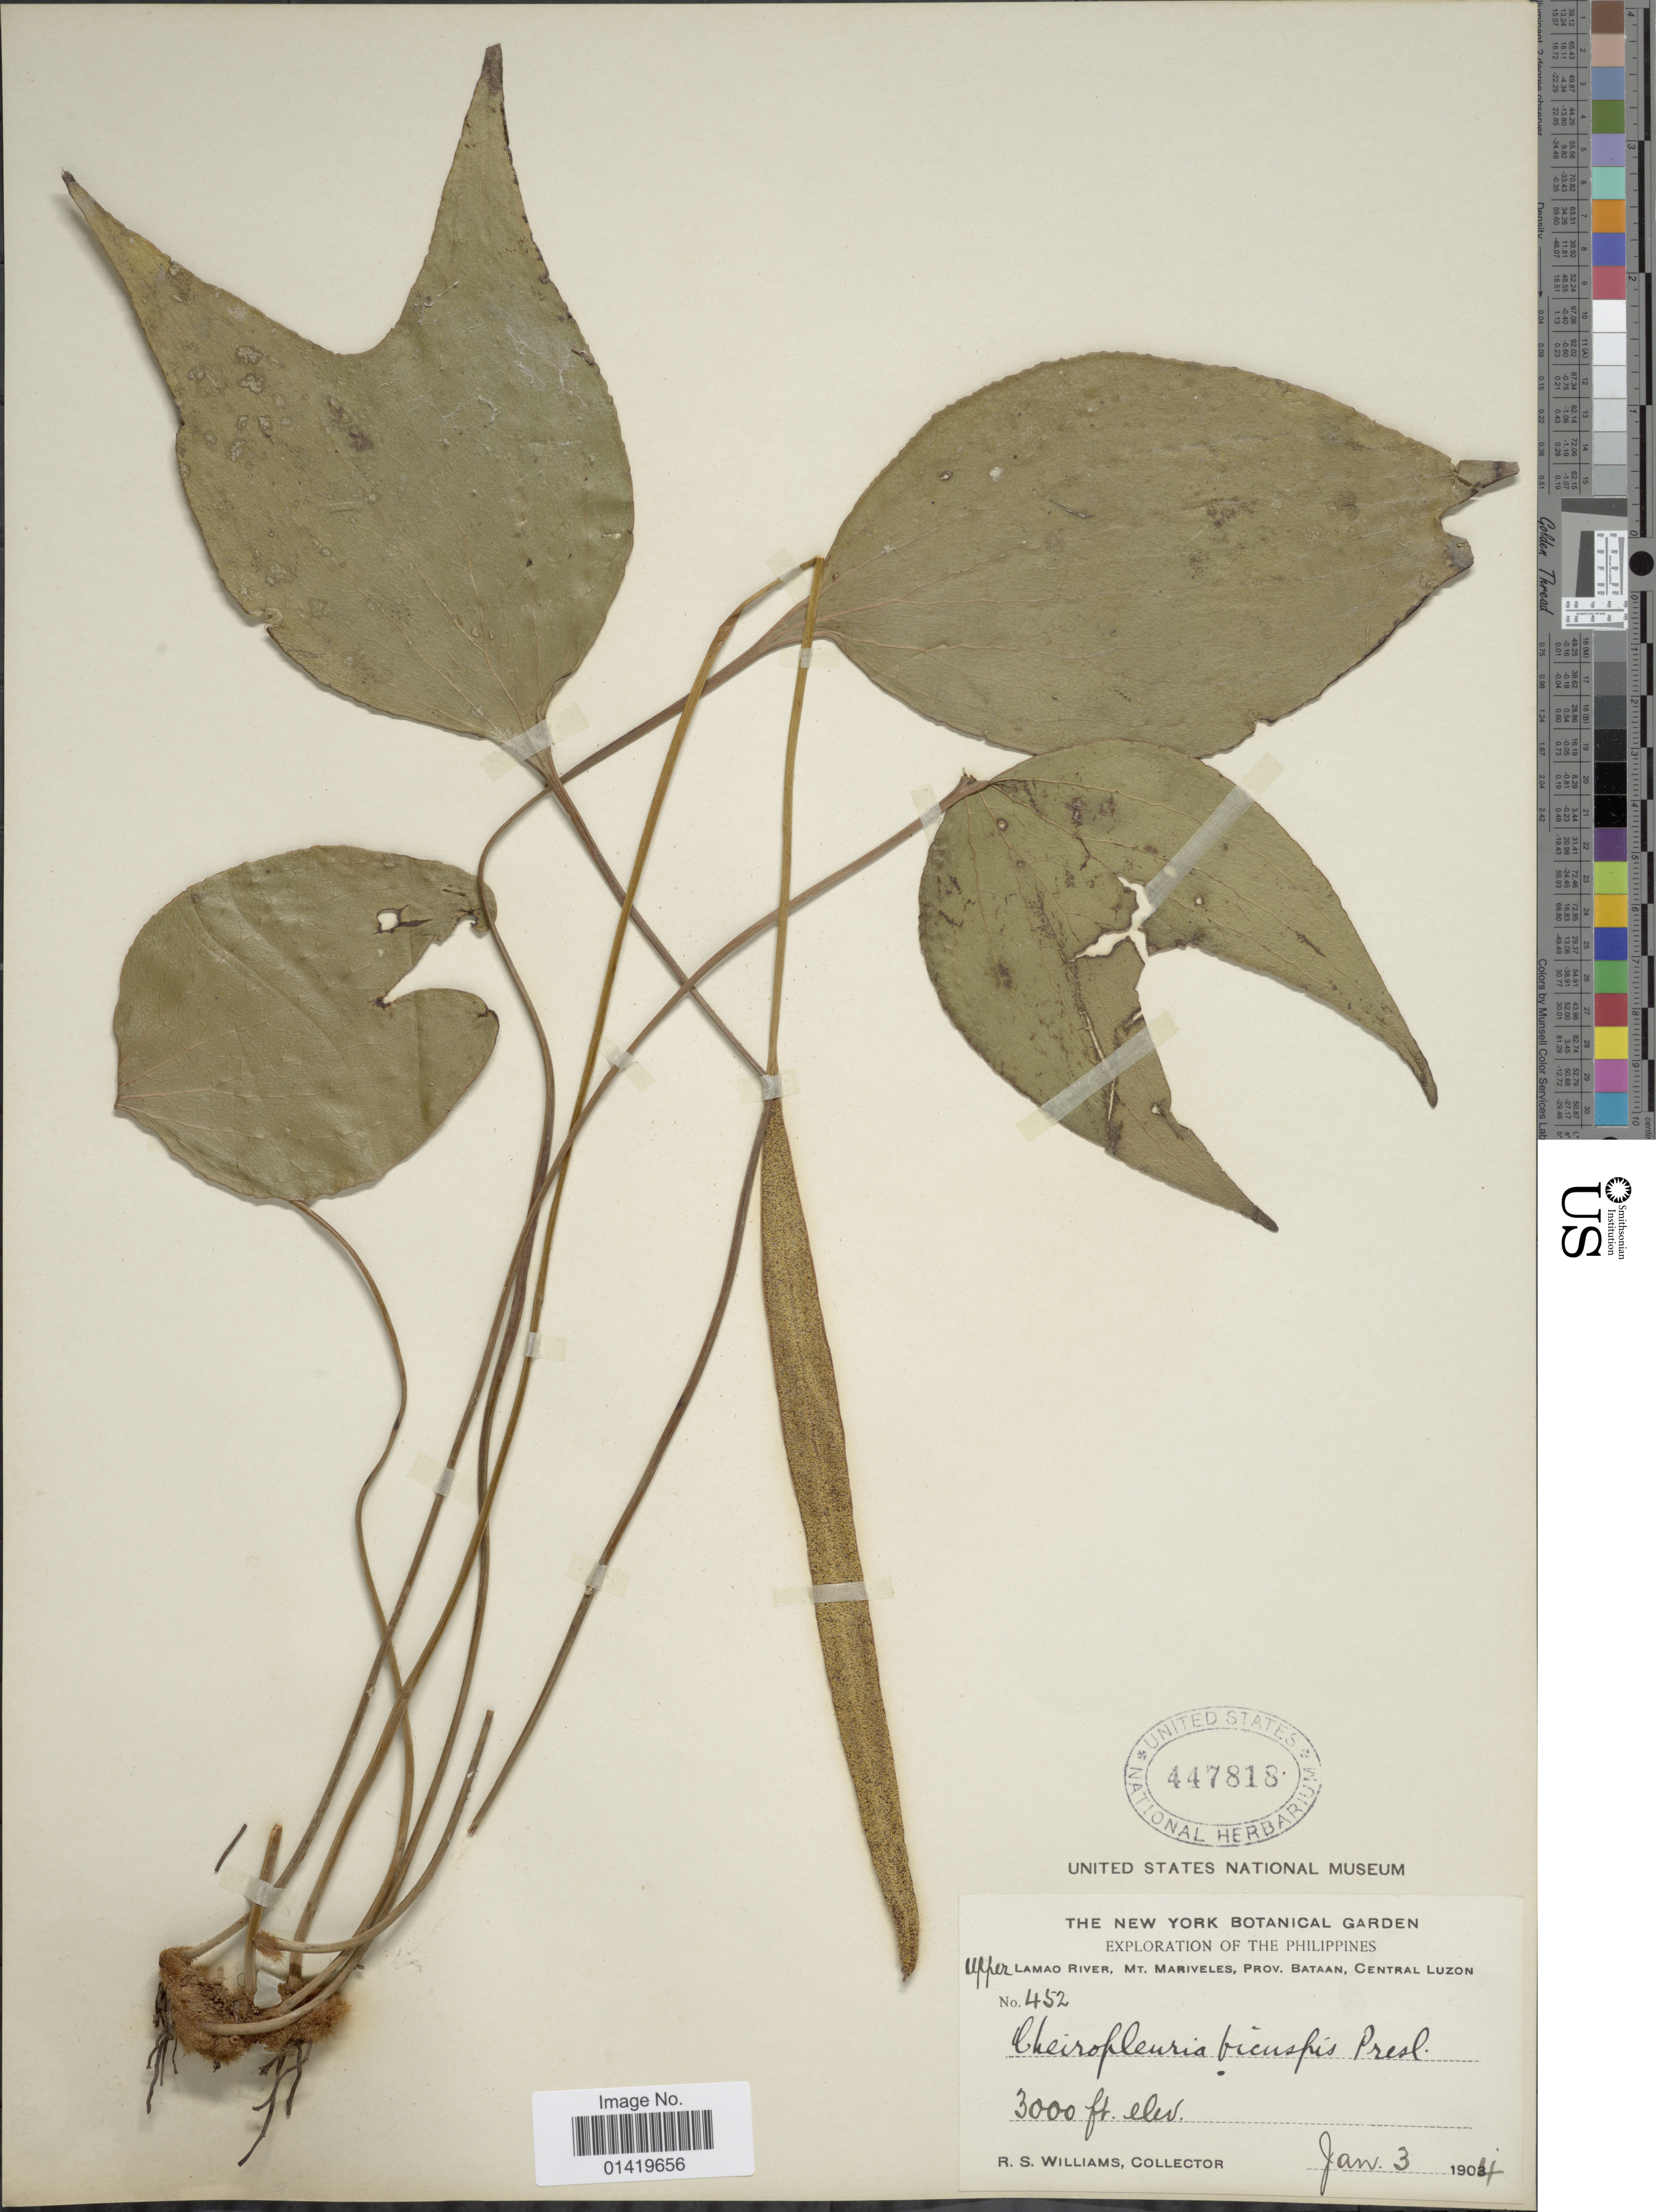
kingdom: Plantae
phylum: Tracheophyta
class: Polypodiopsida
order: Gleicheniales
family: Dipteridaceae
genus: Cheiropleuria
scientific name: Cheiropleuria bicuspis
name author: (Blume) C. Presl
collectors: R. S. Williams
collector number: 452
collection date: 1904-01-03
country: Philippines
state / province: Central Luzon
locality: Upper Lamao river, mt. Mariveles, prov. Bataan, Central Luzon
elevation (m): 914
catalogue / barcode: US 447818